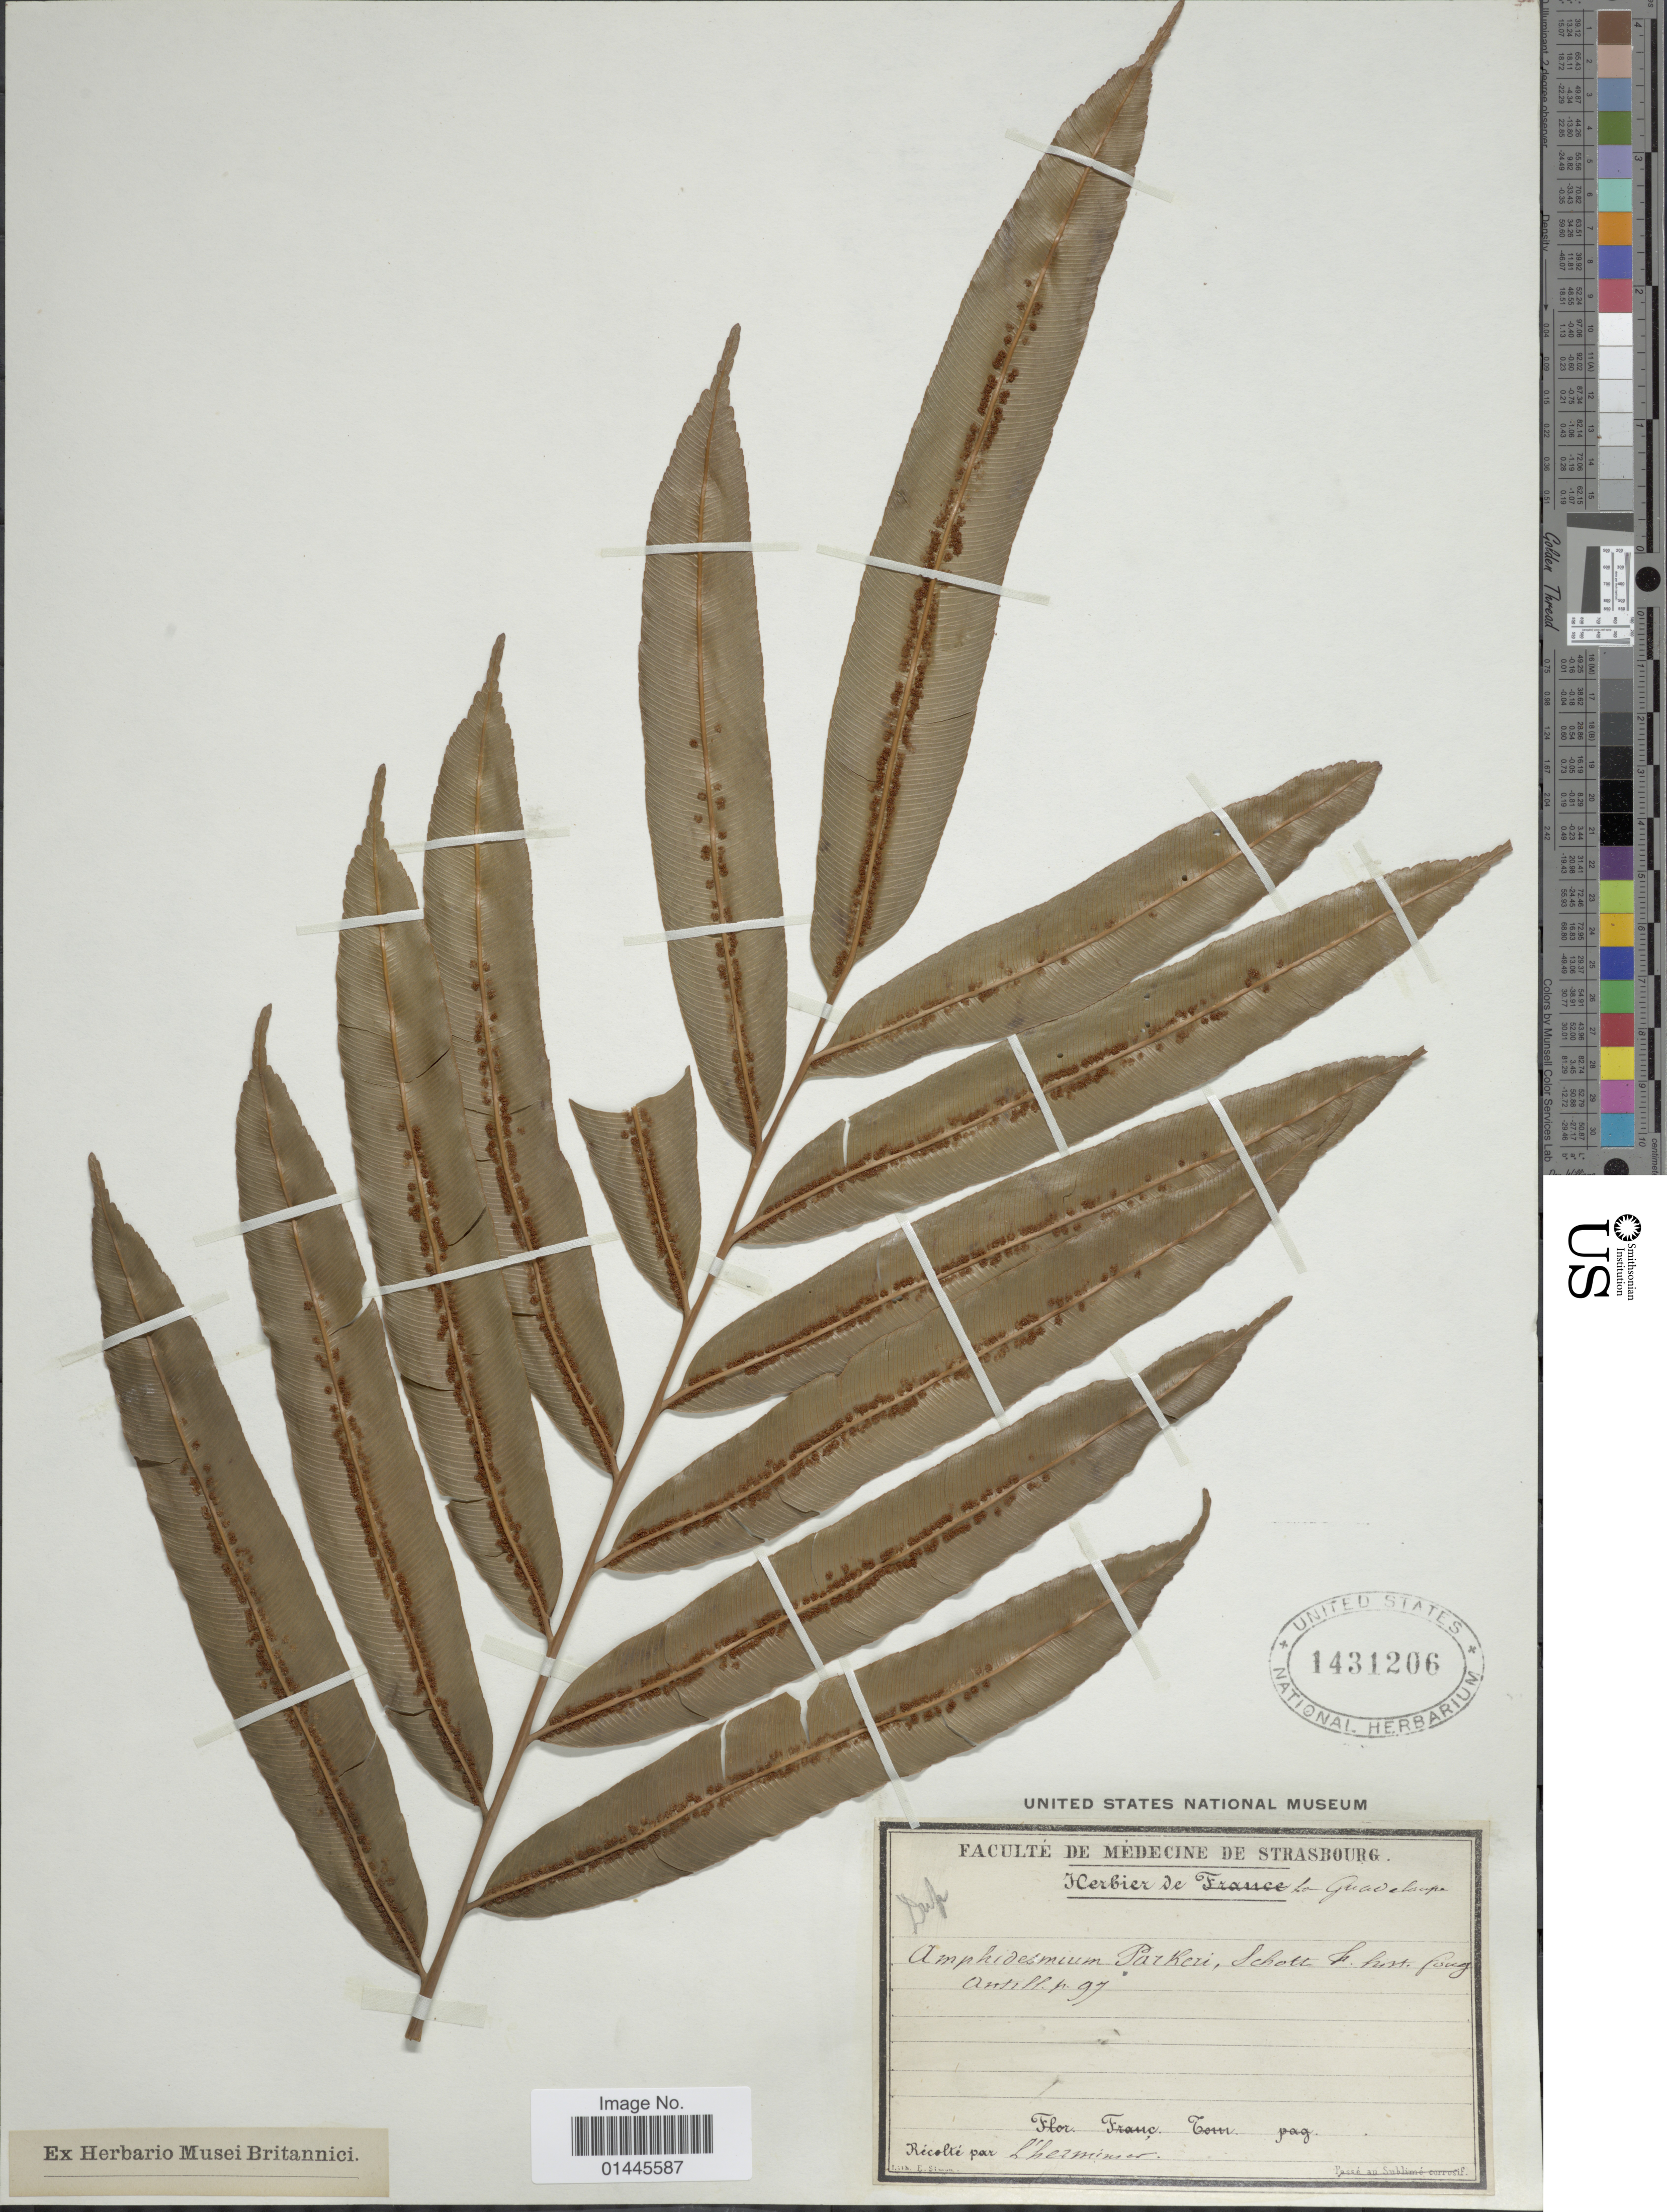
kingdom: Plantae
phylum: Tracheophyta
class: Polypodiopsida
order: Cyatheales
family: Metaxyaceae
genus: Metaxya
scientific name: Metaxya rostrata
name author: (Kunth) C. Presl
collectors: L' Herminier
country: Guadeloupe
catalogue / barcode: US 1431206